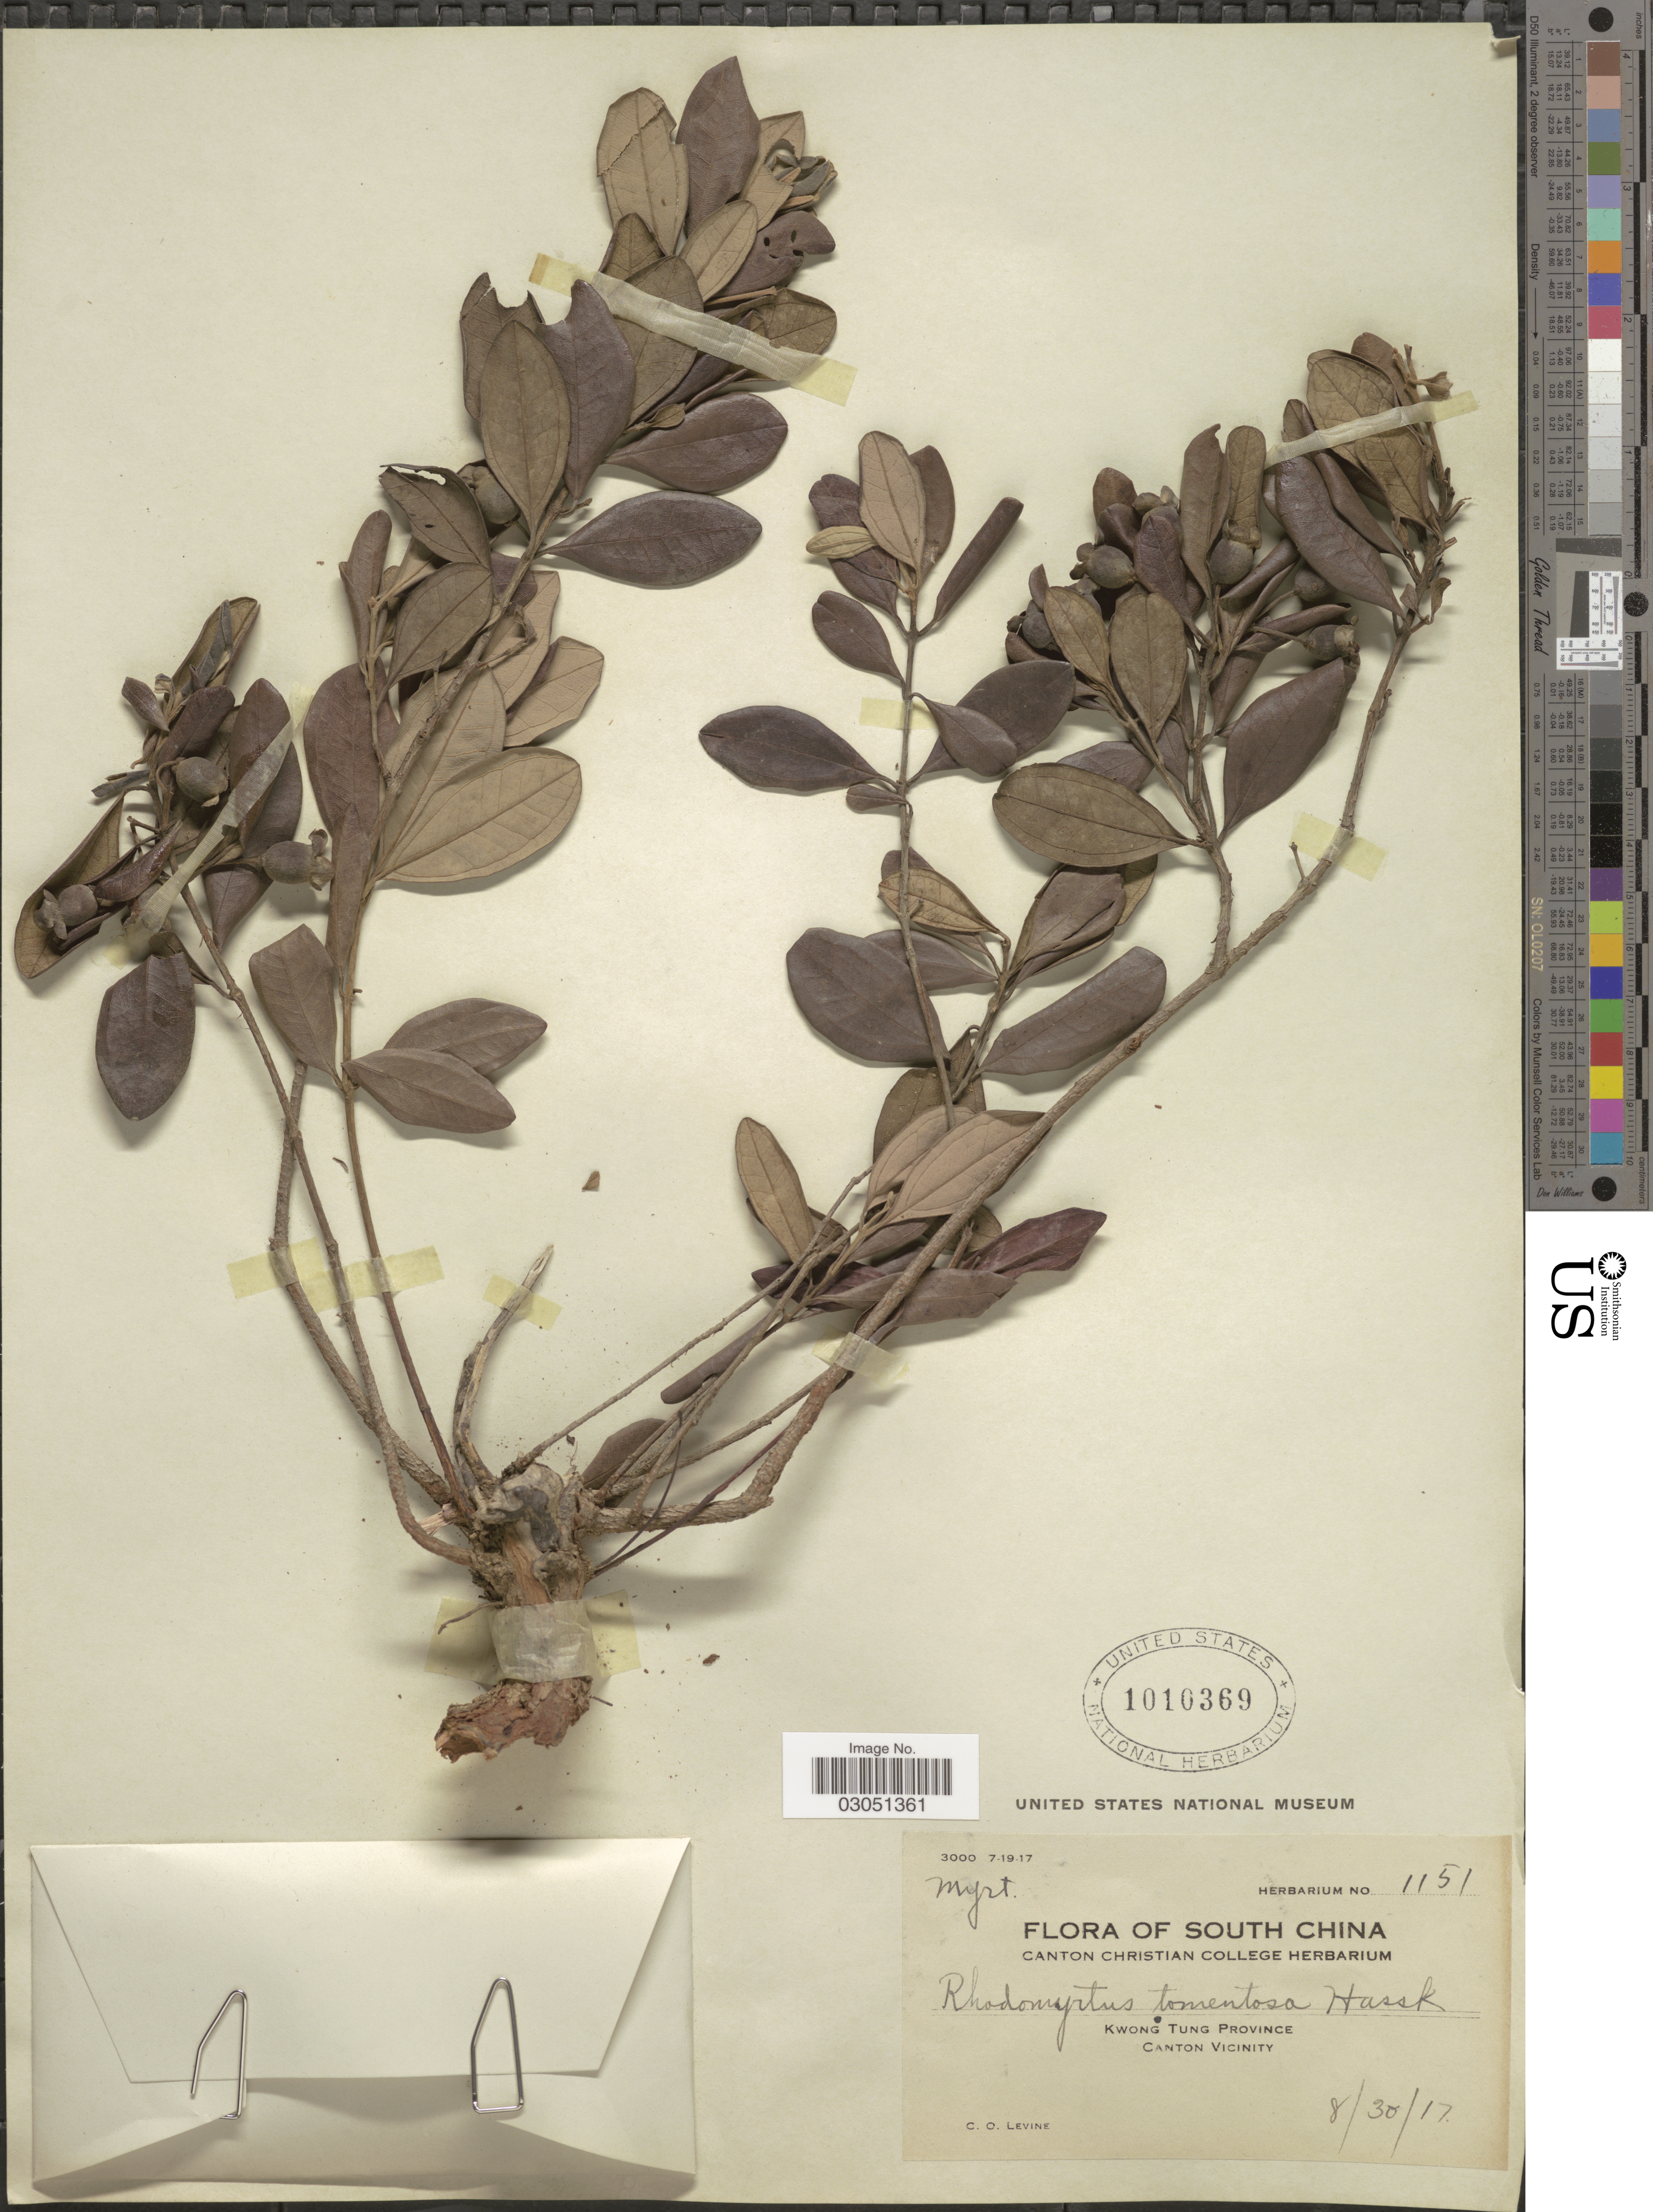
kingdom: Plantae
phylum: Tracheophyta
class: Magnoliopsida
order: Myrtales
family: Myrtaceae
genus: Rhodomyrtus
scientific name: Rhodomyrtus tomentosa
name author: (Aiton) Hassk.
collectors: C. O. Levine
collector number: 1151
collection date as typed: Transcribed d/m/y: 30/8/17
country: China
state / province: Guangdong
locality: South China, Kwong Tung Province, Canton Vicinity.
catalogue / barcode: US 1010369